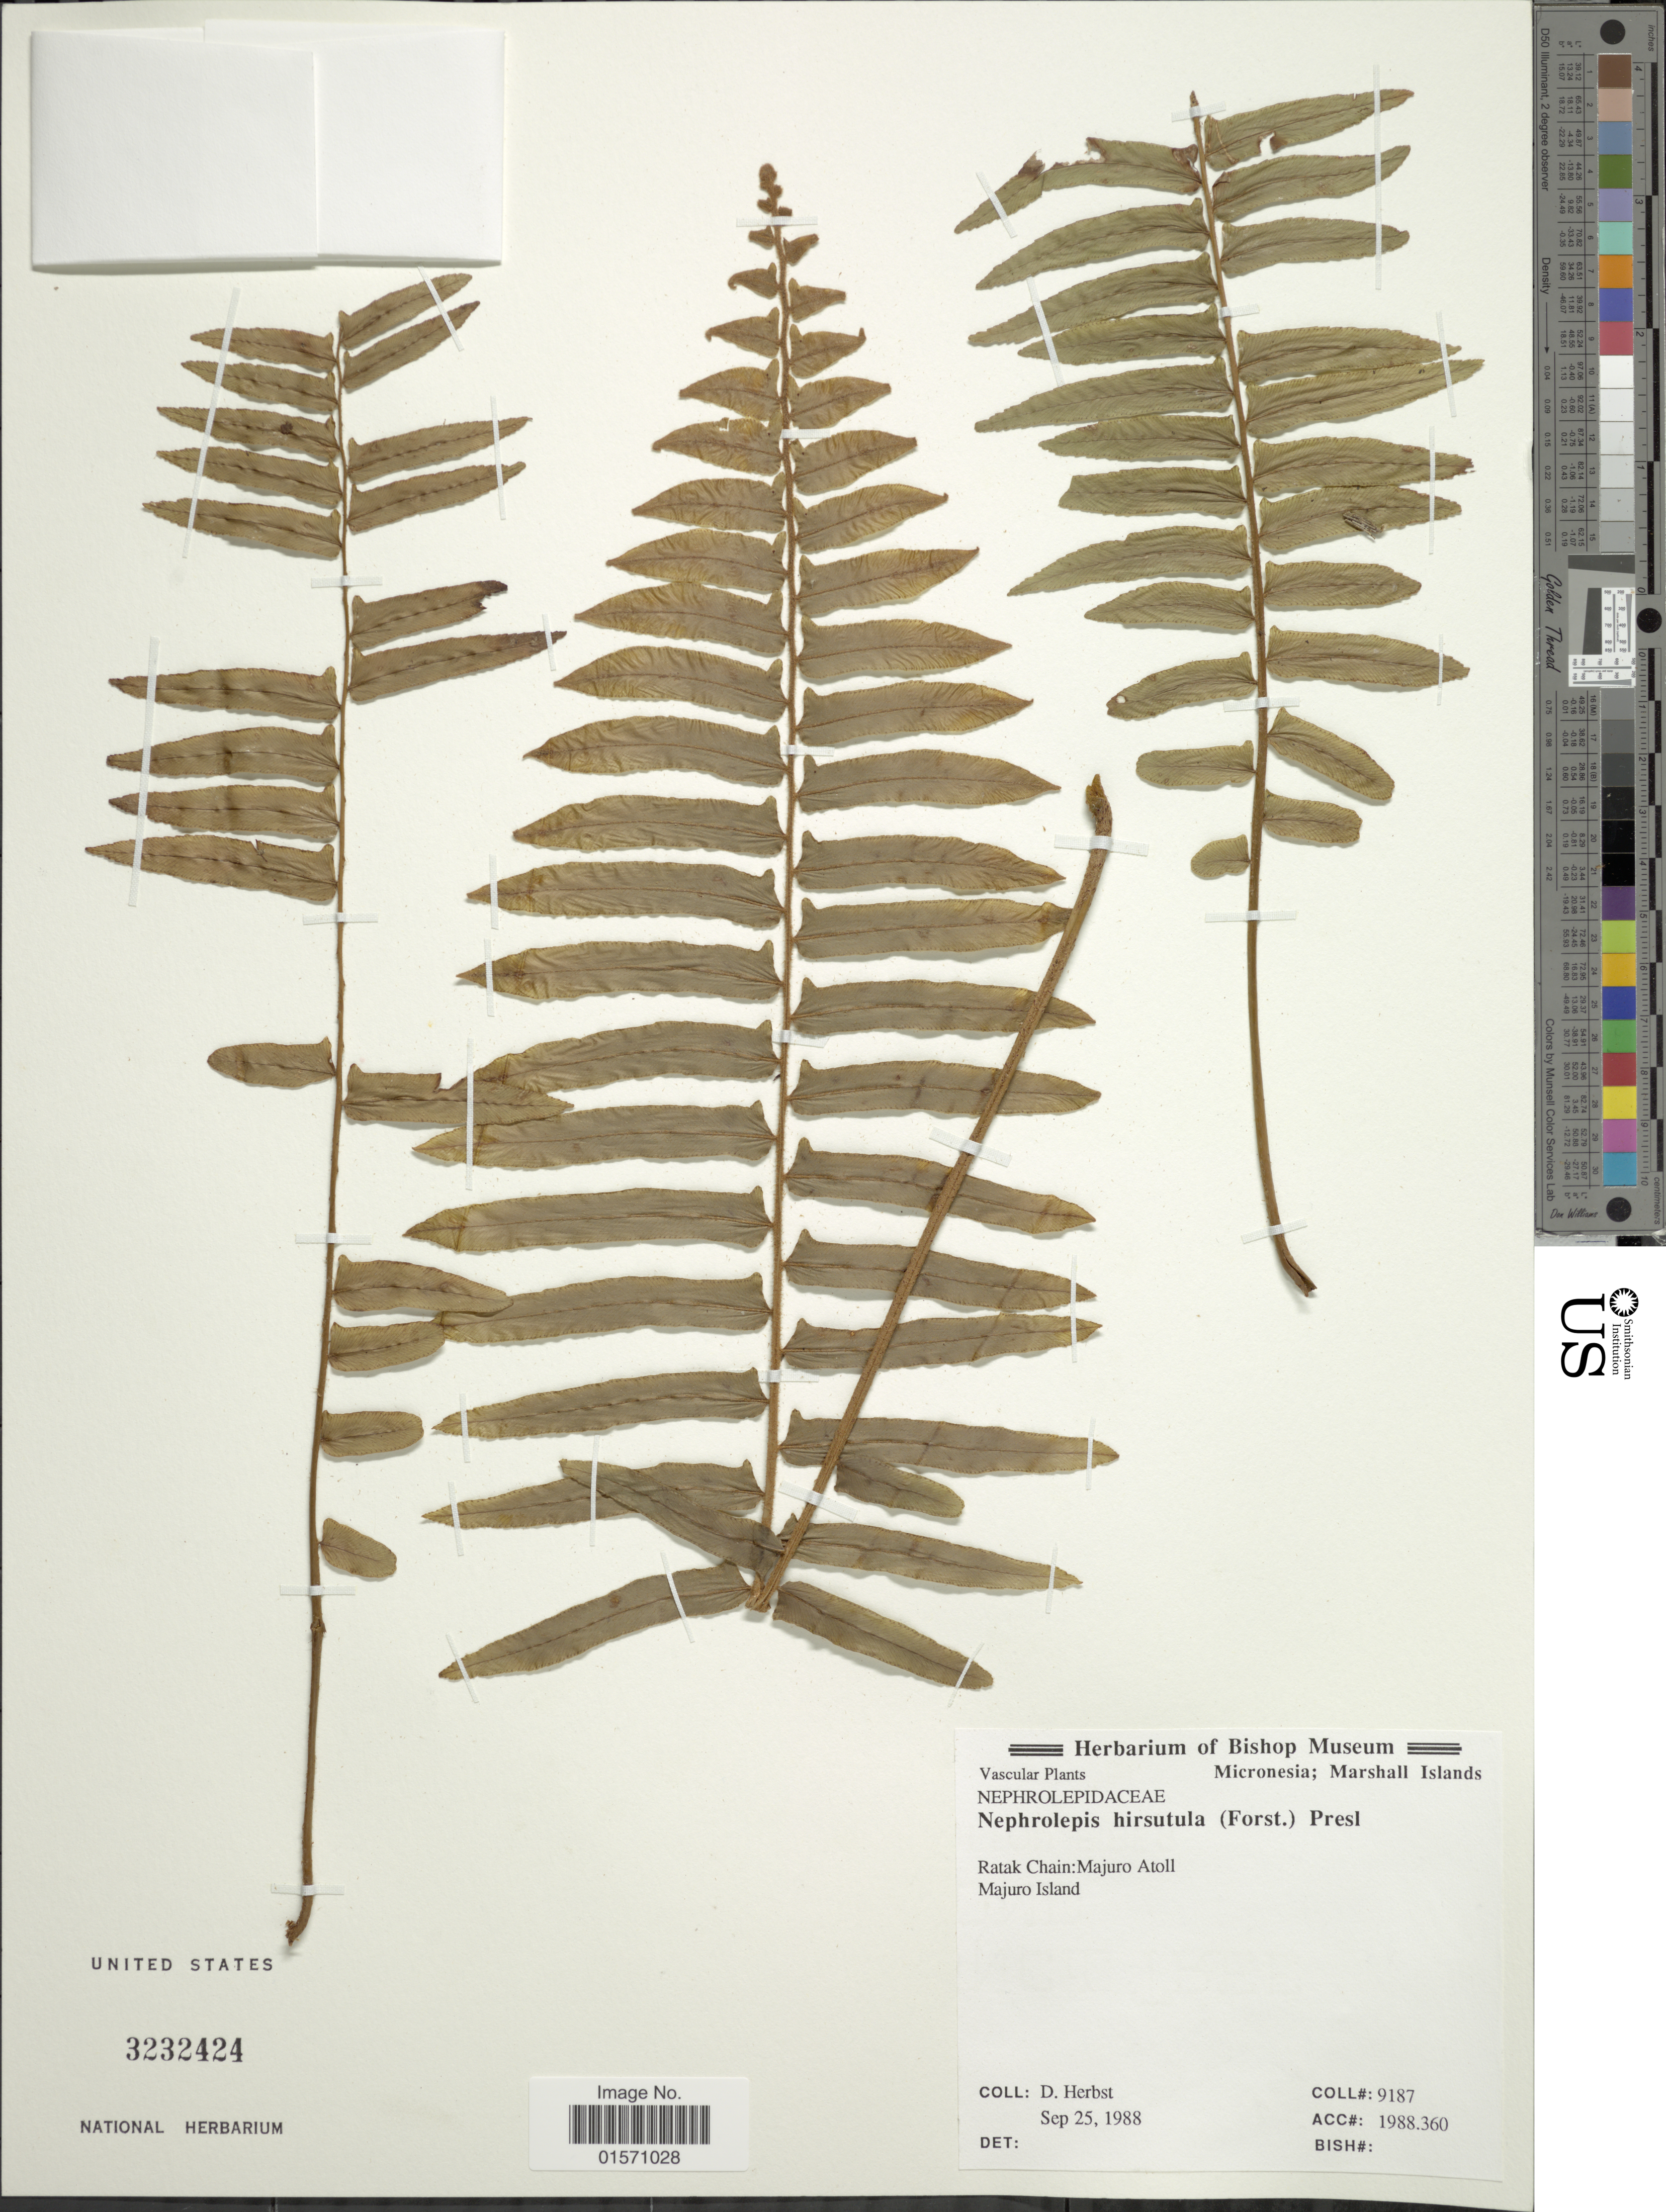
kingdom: Plantae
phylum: Tracheophyta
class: Polypodiopsida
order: Polypodiales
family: Nephrolepidaceae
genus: Nephrolepis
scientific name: Nephrolepis hirsutula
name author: (G. Forst.) C. Presl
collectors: D. Herbst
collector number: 9187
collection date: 1988-09-25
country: Marshall Islands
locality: Ratak Chain: Majuro Atoll. Majuro Island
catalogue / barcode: US 3232424